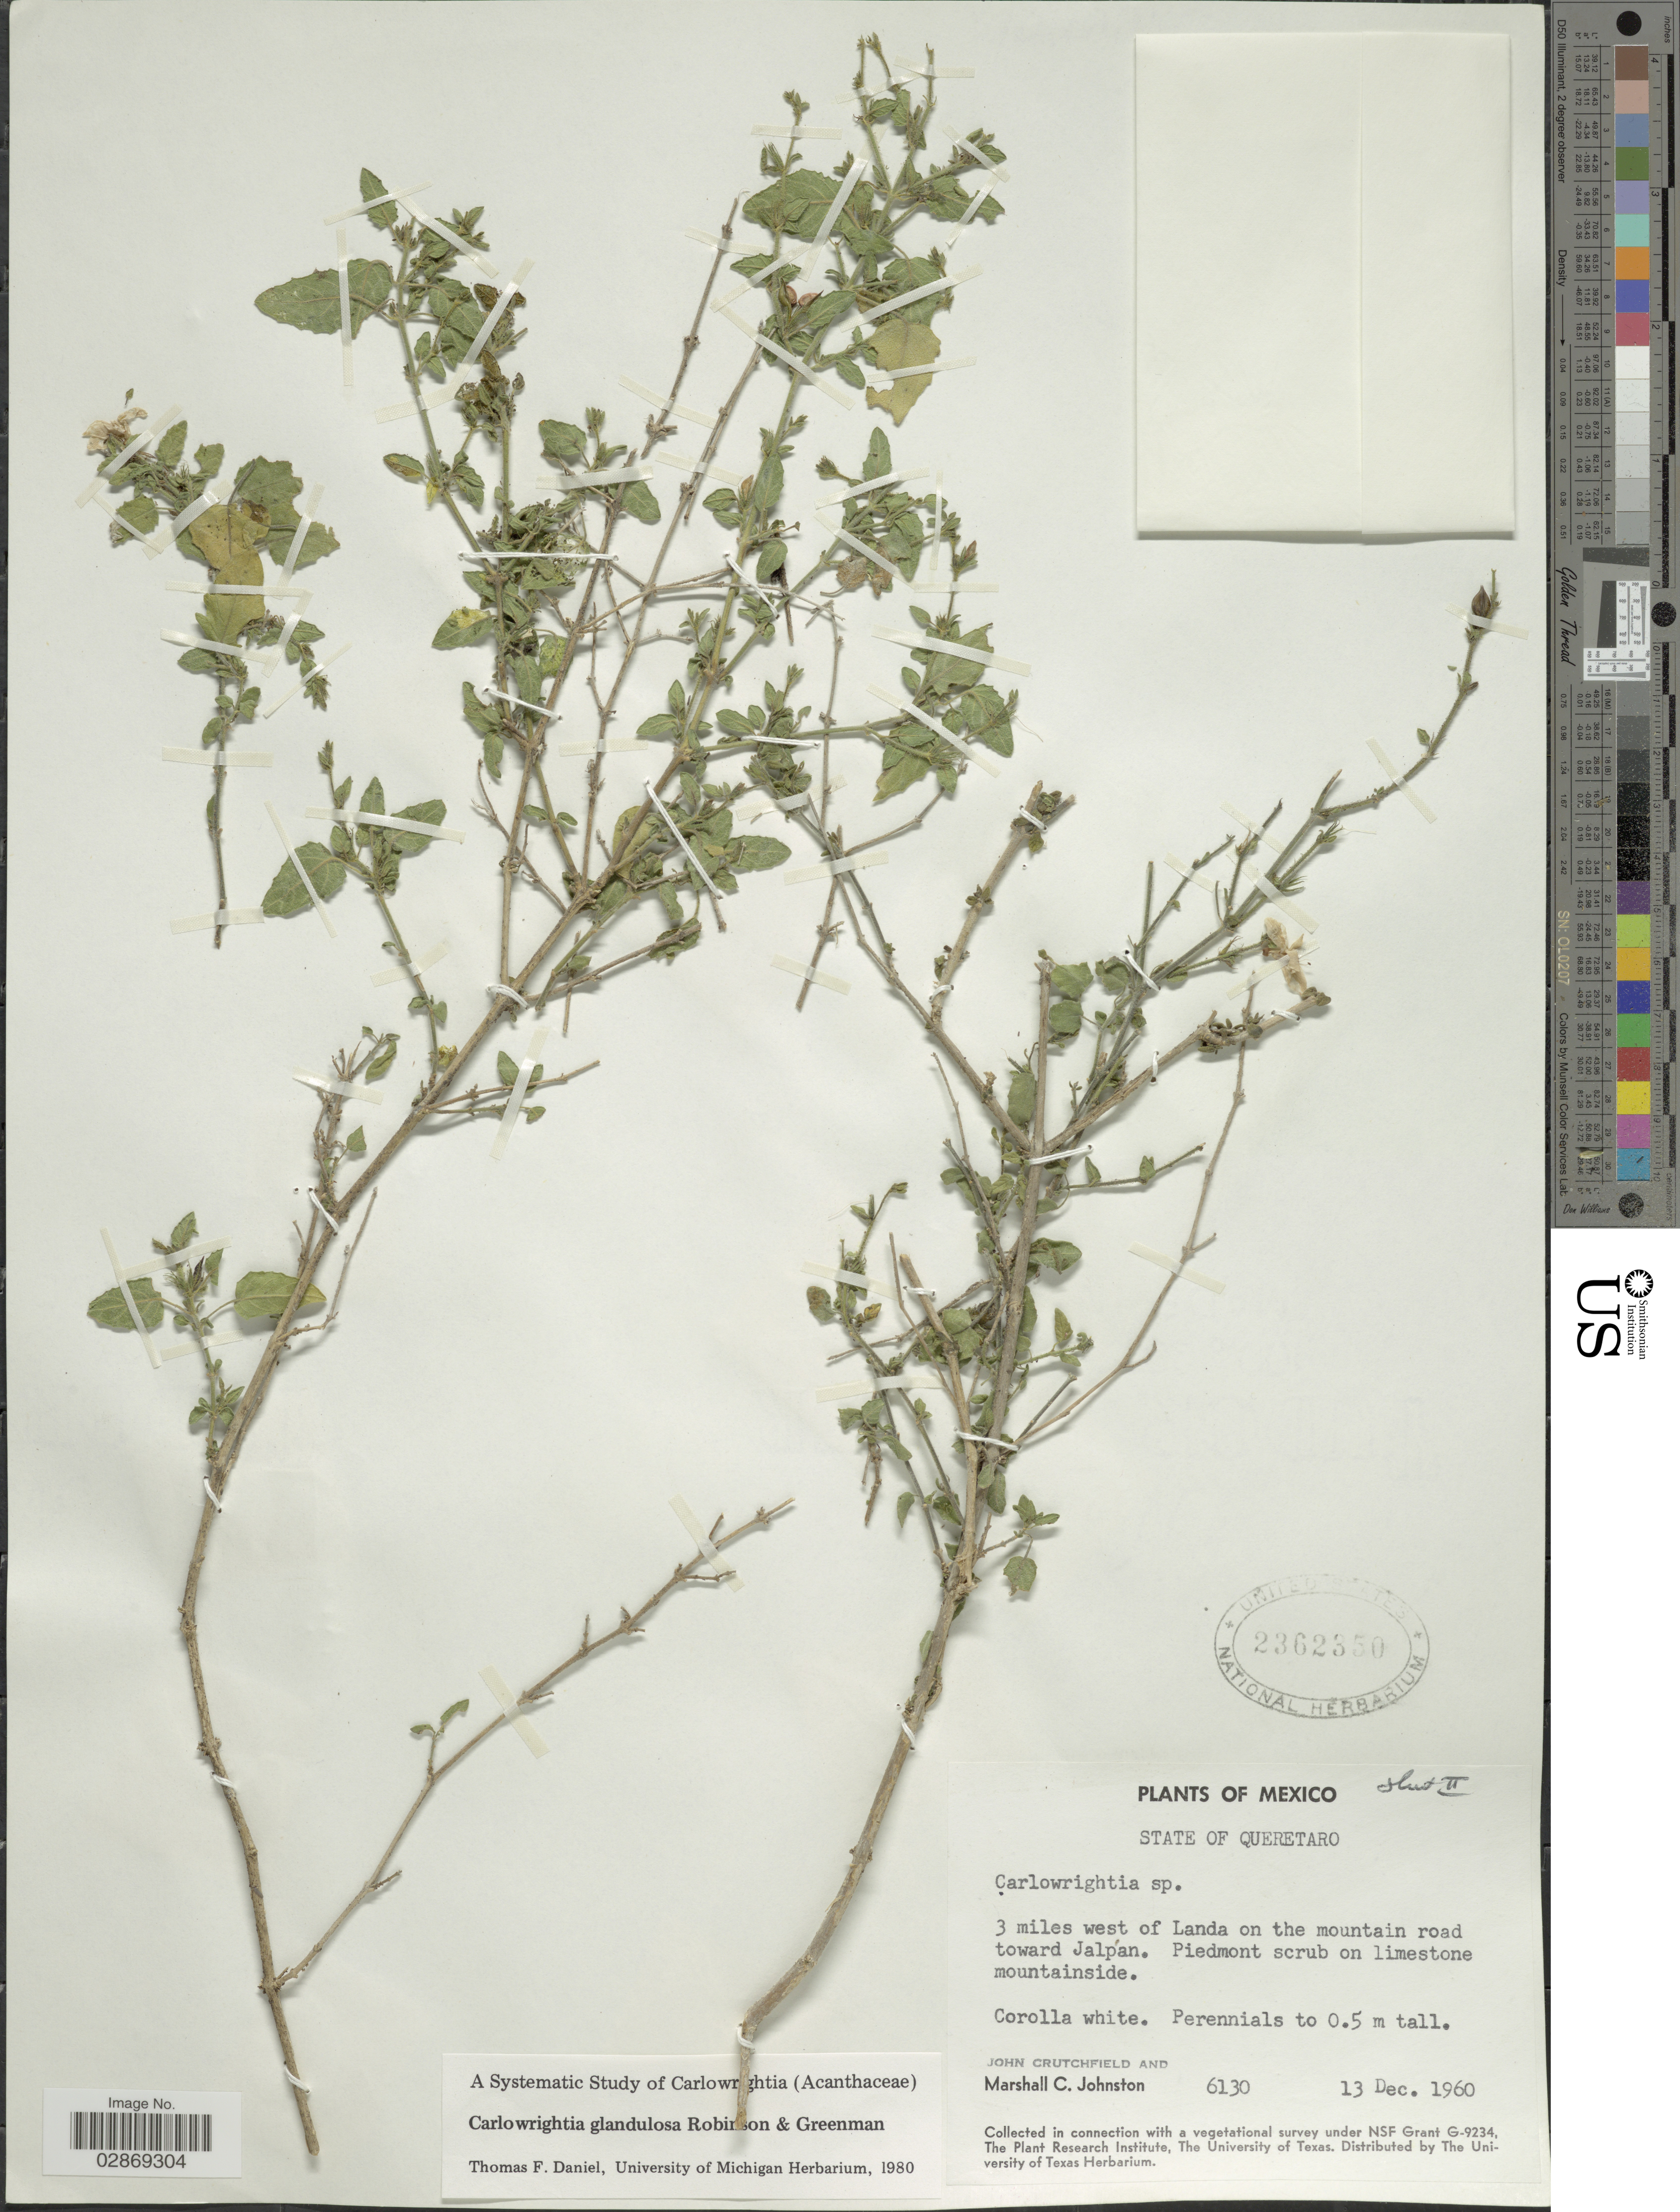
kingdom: Plantae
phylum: Tracheophyta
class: Magnoliopsida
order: Lamiales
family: Acanthaceae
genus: Carlowrightia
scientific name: Carlowrightia neesiana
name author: (Schauer ex Nees) T.F. Daniel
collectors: J. Crutchfield & M. Johnston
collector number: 6130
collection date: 1960-12-13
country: Mexico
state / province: Querétaro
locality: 3 miles west of Landa on the mountain road toward Jalpan.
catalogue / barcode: US 2362350